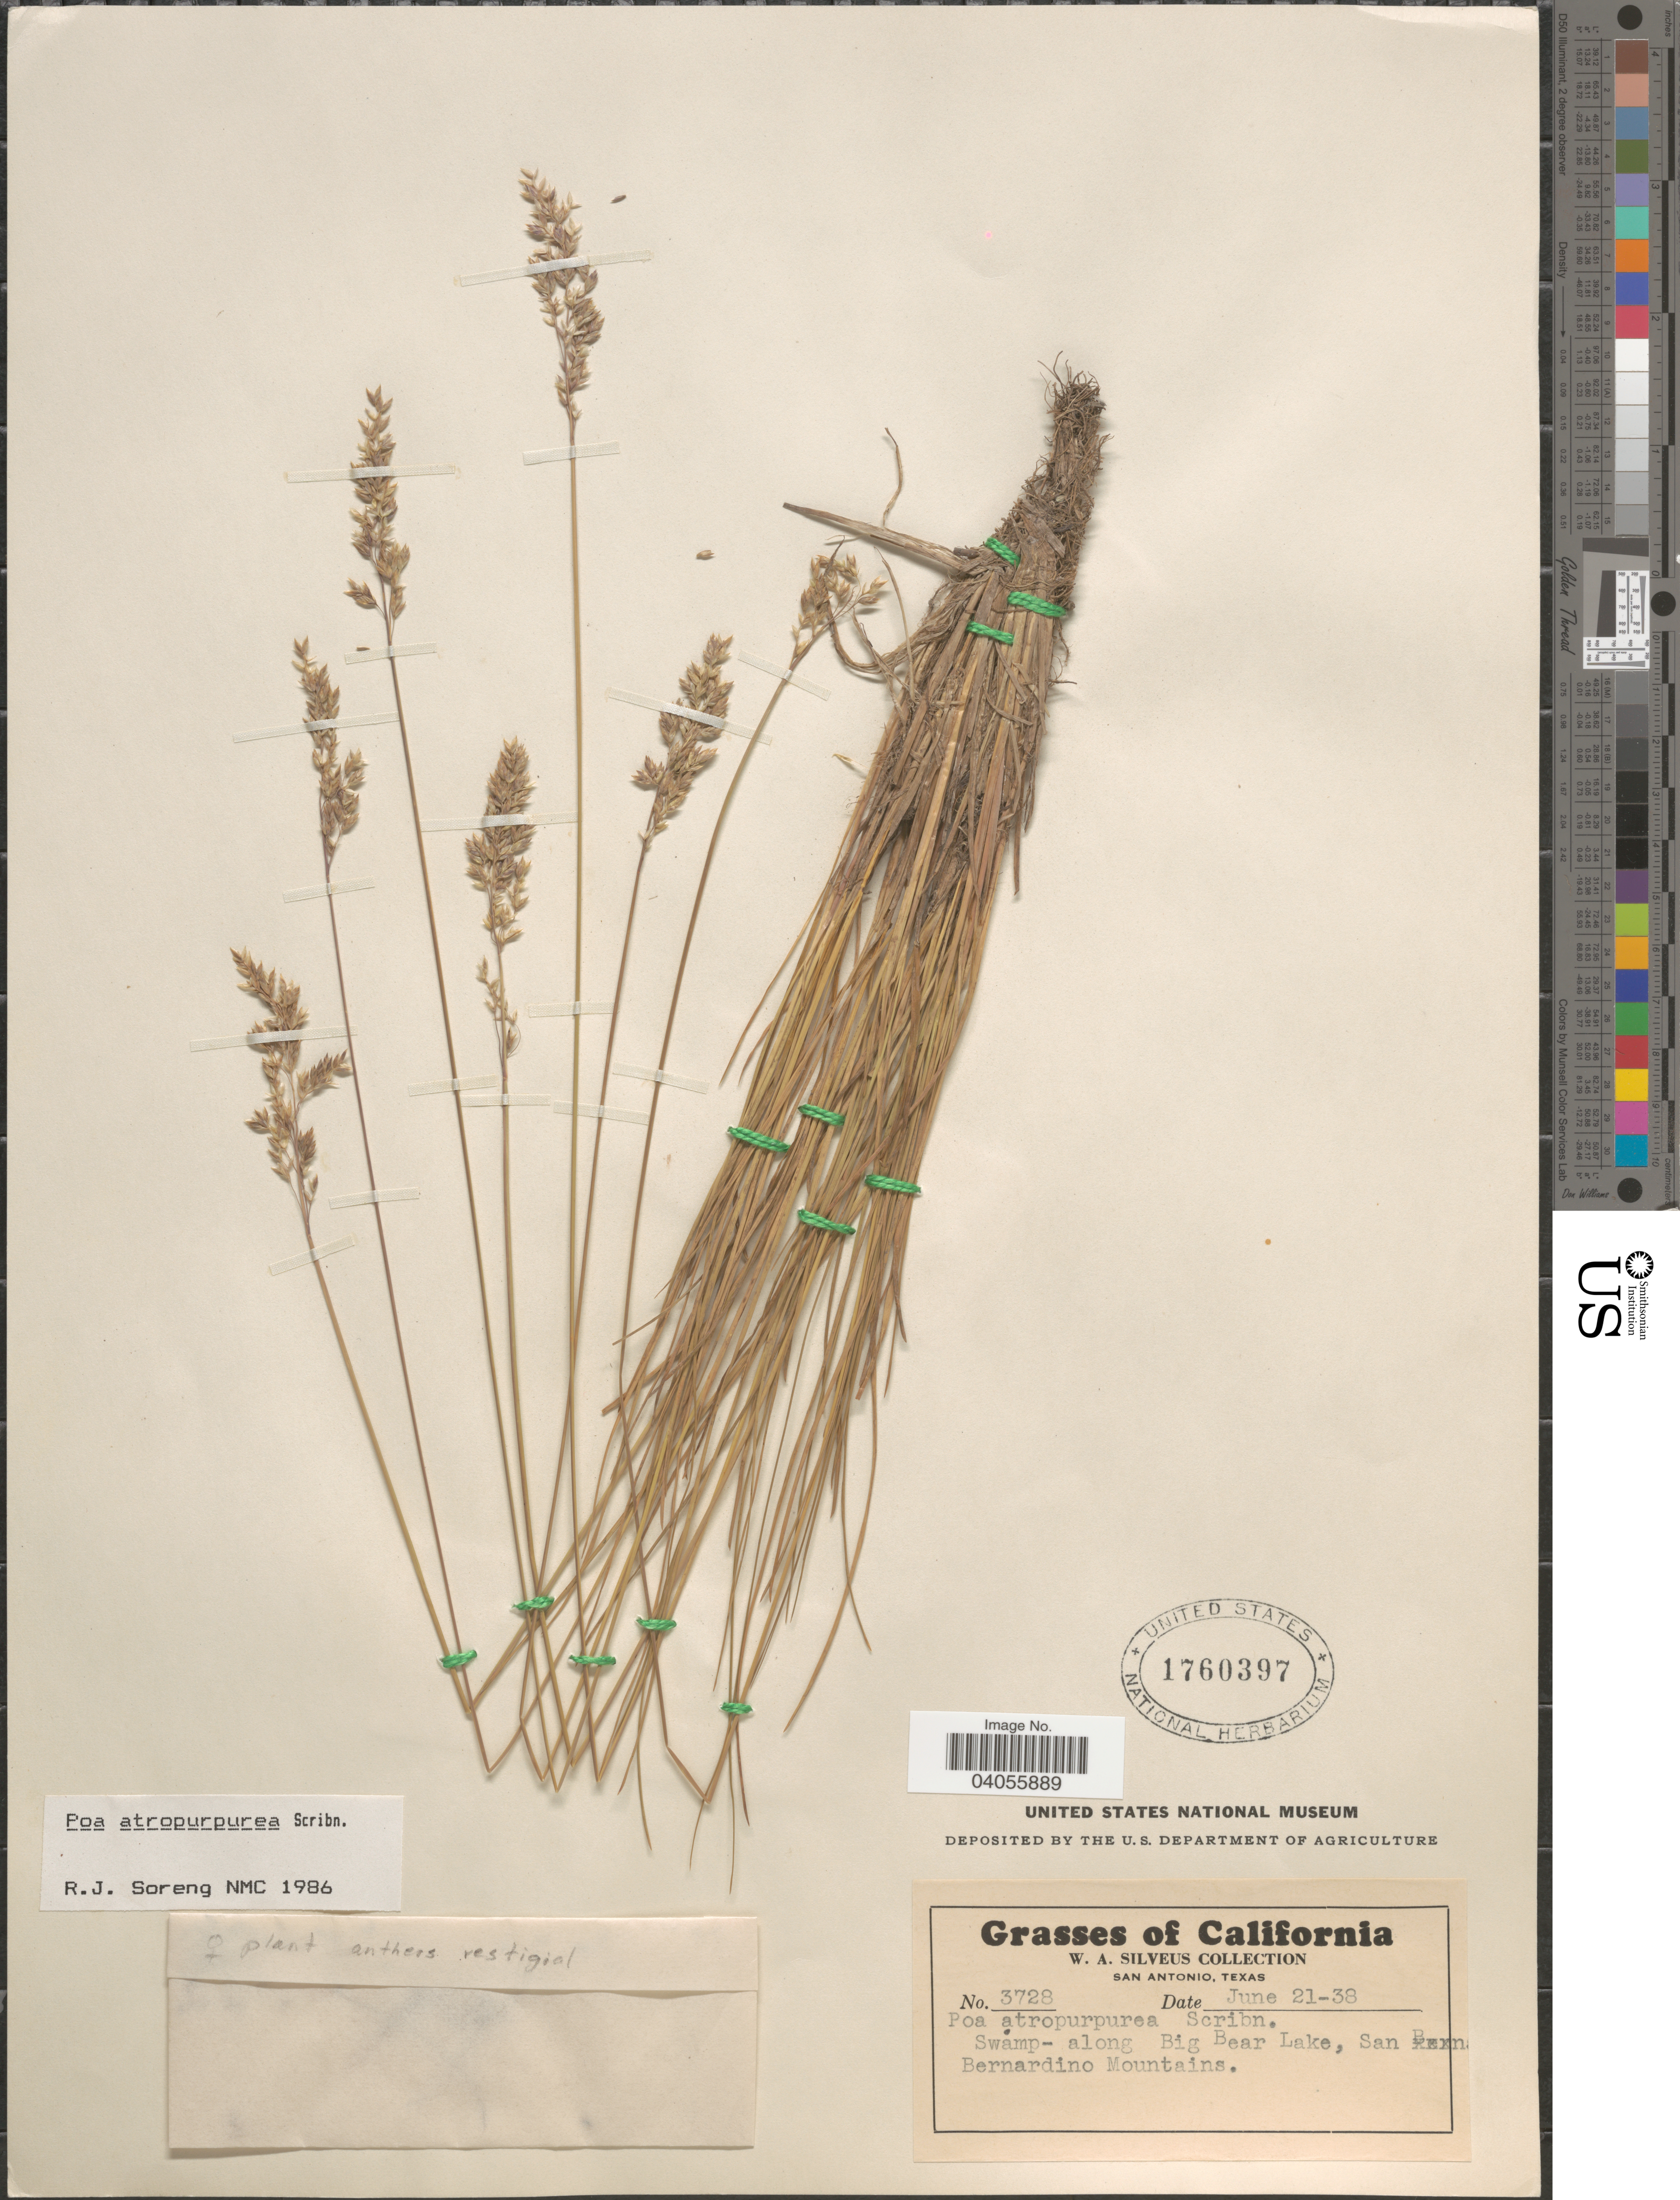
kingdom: Plantae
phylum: Tracheophyta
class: Liliopsida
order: Poales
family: Poaceae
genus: Poa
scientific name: Poa atropurpurea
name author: Scribn.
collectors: W. Silveus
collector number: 3728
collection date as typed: Transcribed d/m/y: 21/6/38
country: United States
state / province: California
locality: Swamp - along Big Bear Lake, San Bernardino Mountains.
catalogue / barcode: US 1760397